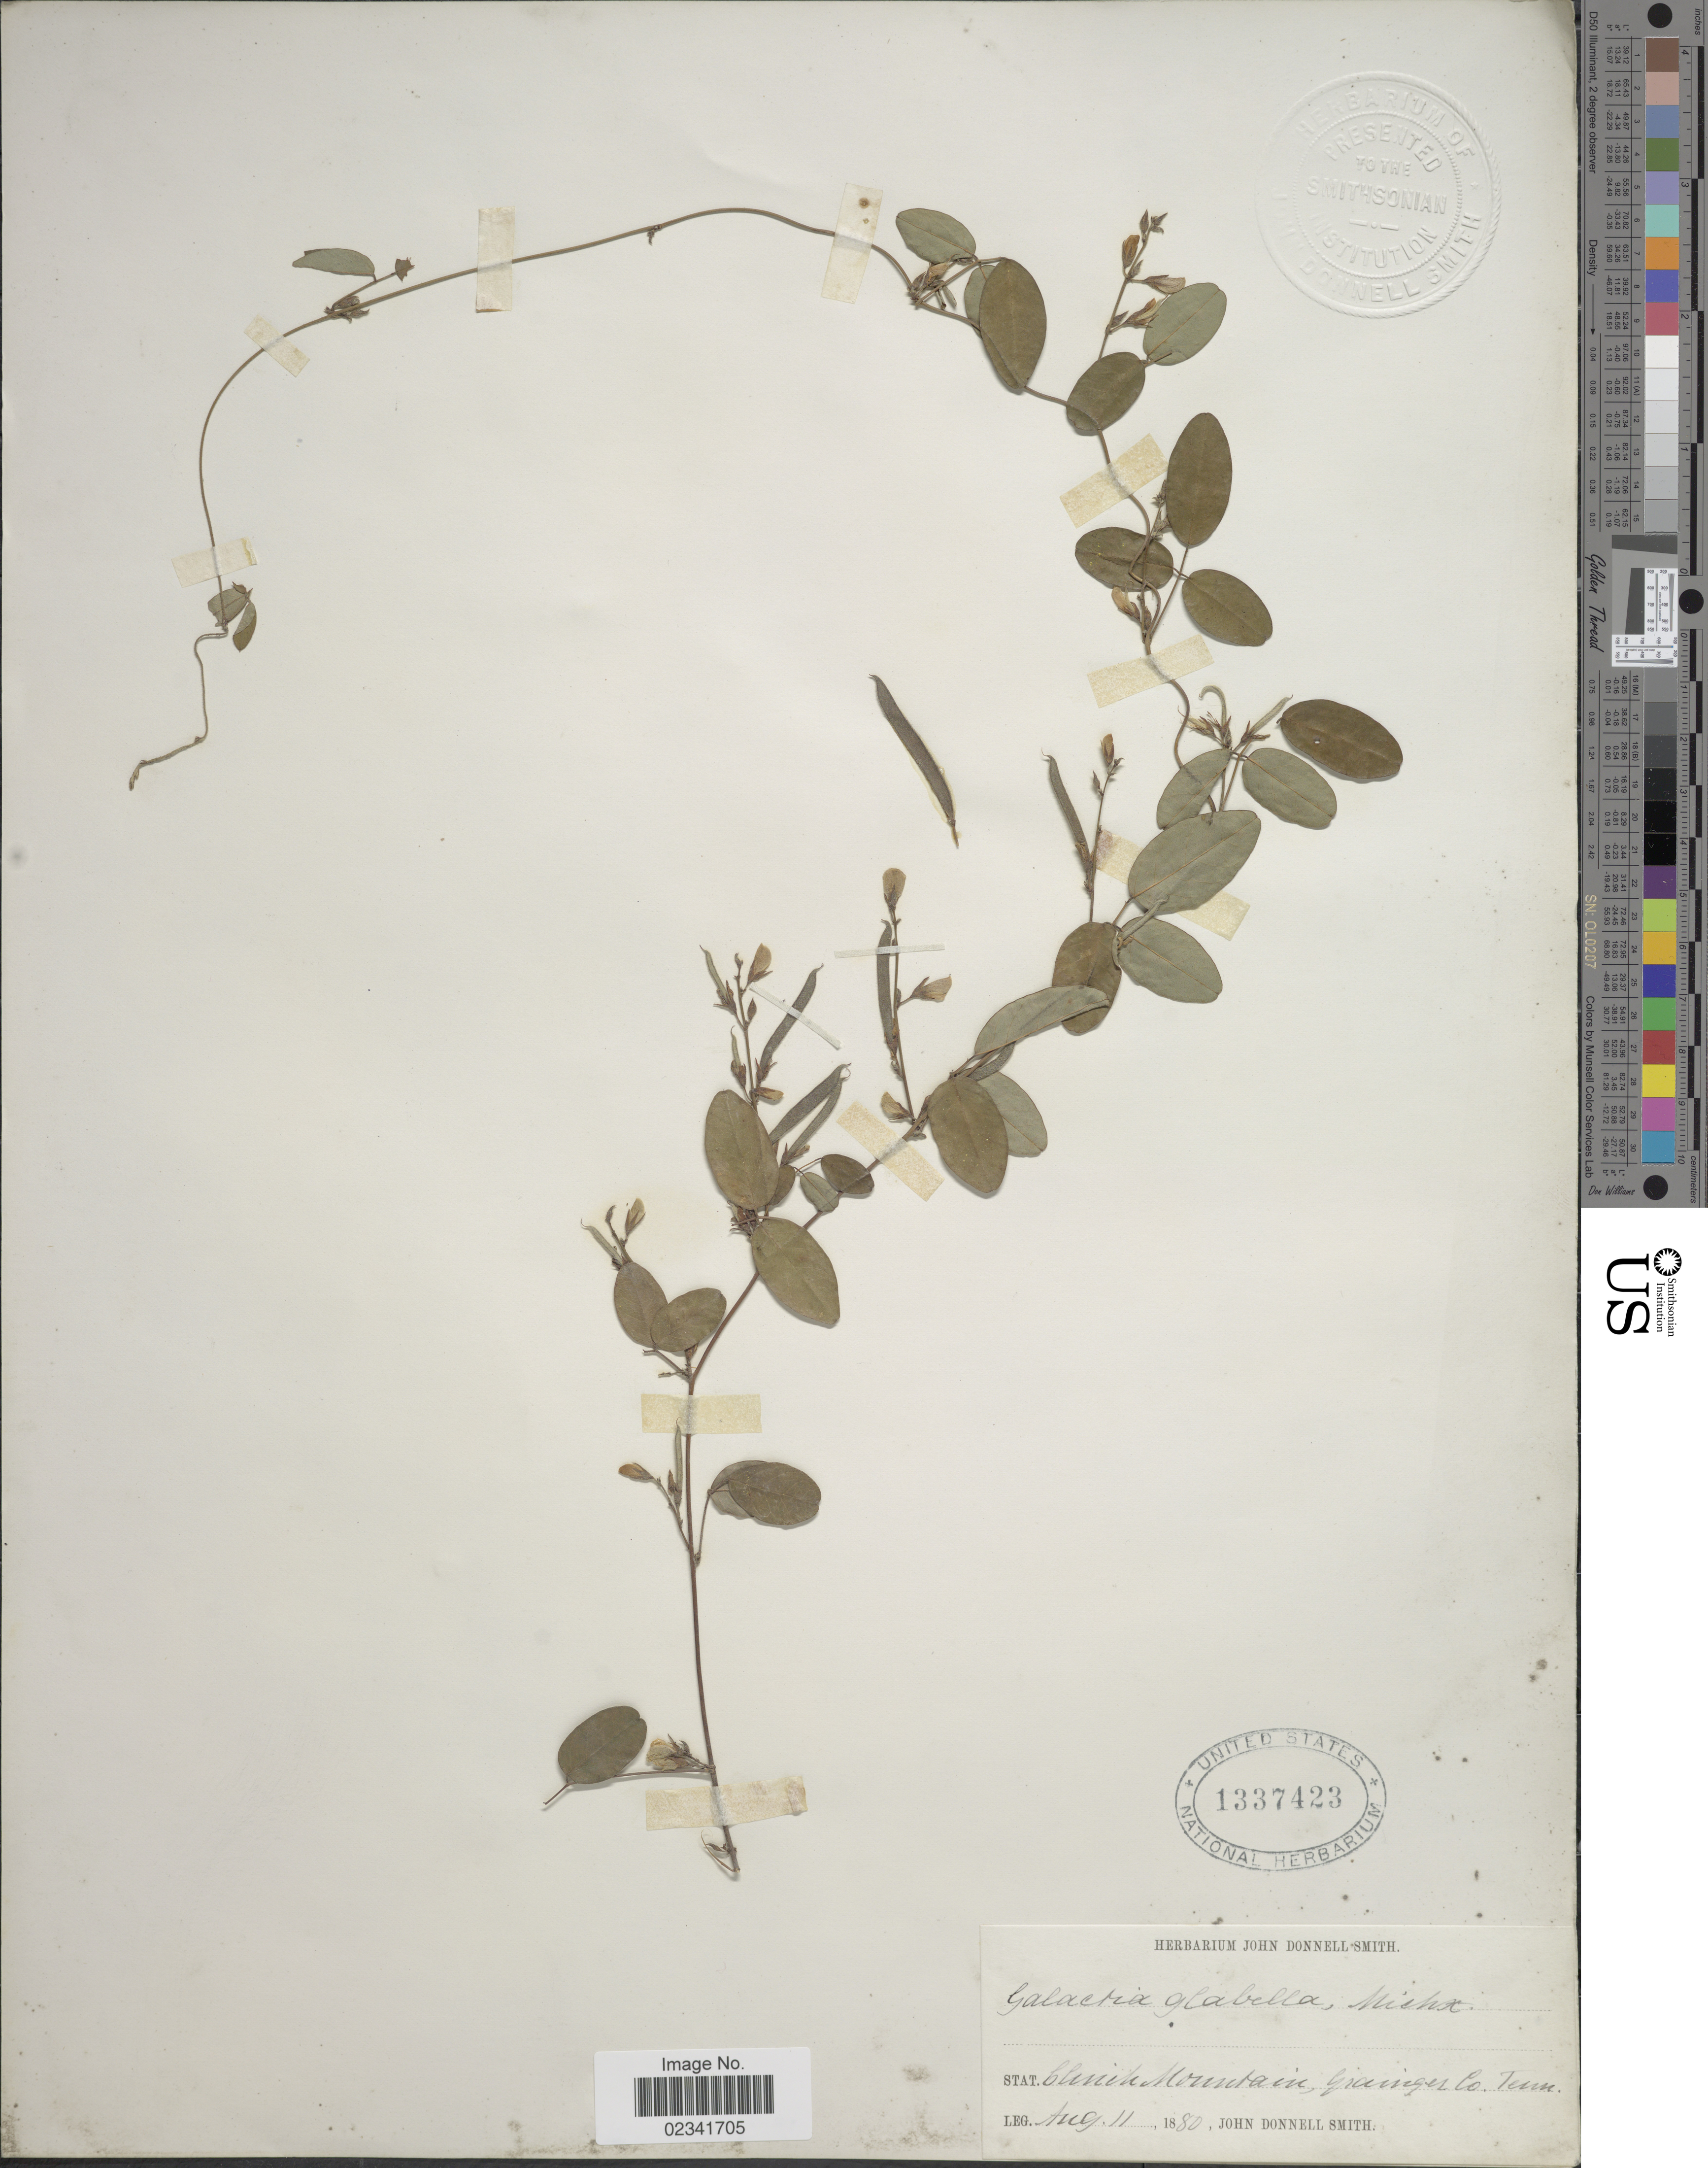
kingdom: Plantae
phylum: Tracheophyta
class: Magnoliopsida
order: Fabales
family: Fabaceae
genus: Galactia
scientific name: Galactia regularis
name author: (L.) Britton, Stearns & Poggenb.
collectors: J. Donnell Smith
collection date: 1880-08-11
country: United States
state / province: Tennessee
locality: Clinik Mountain, Grainger Co., Tenn.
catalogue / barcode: US 1337423